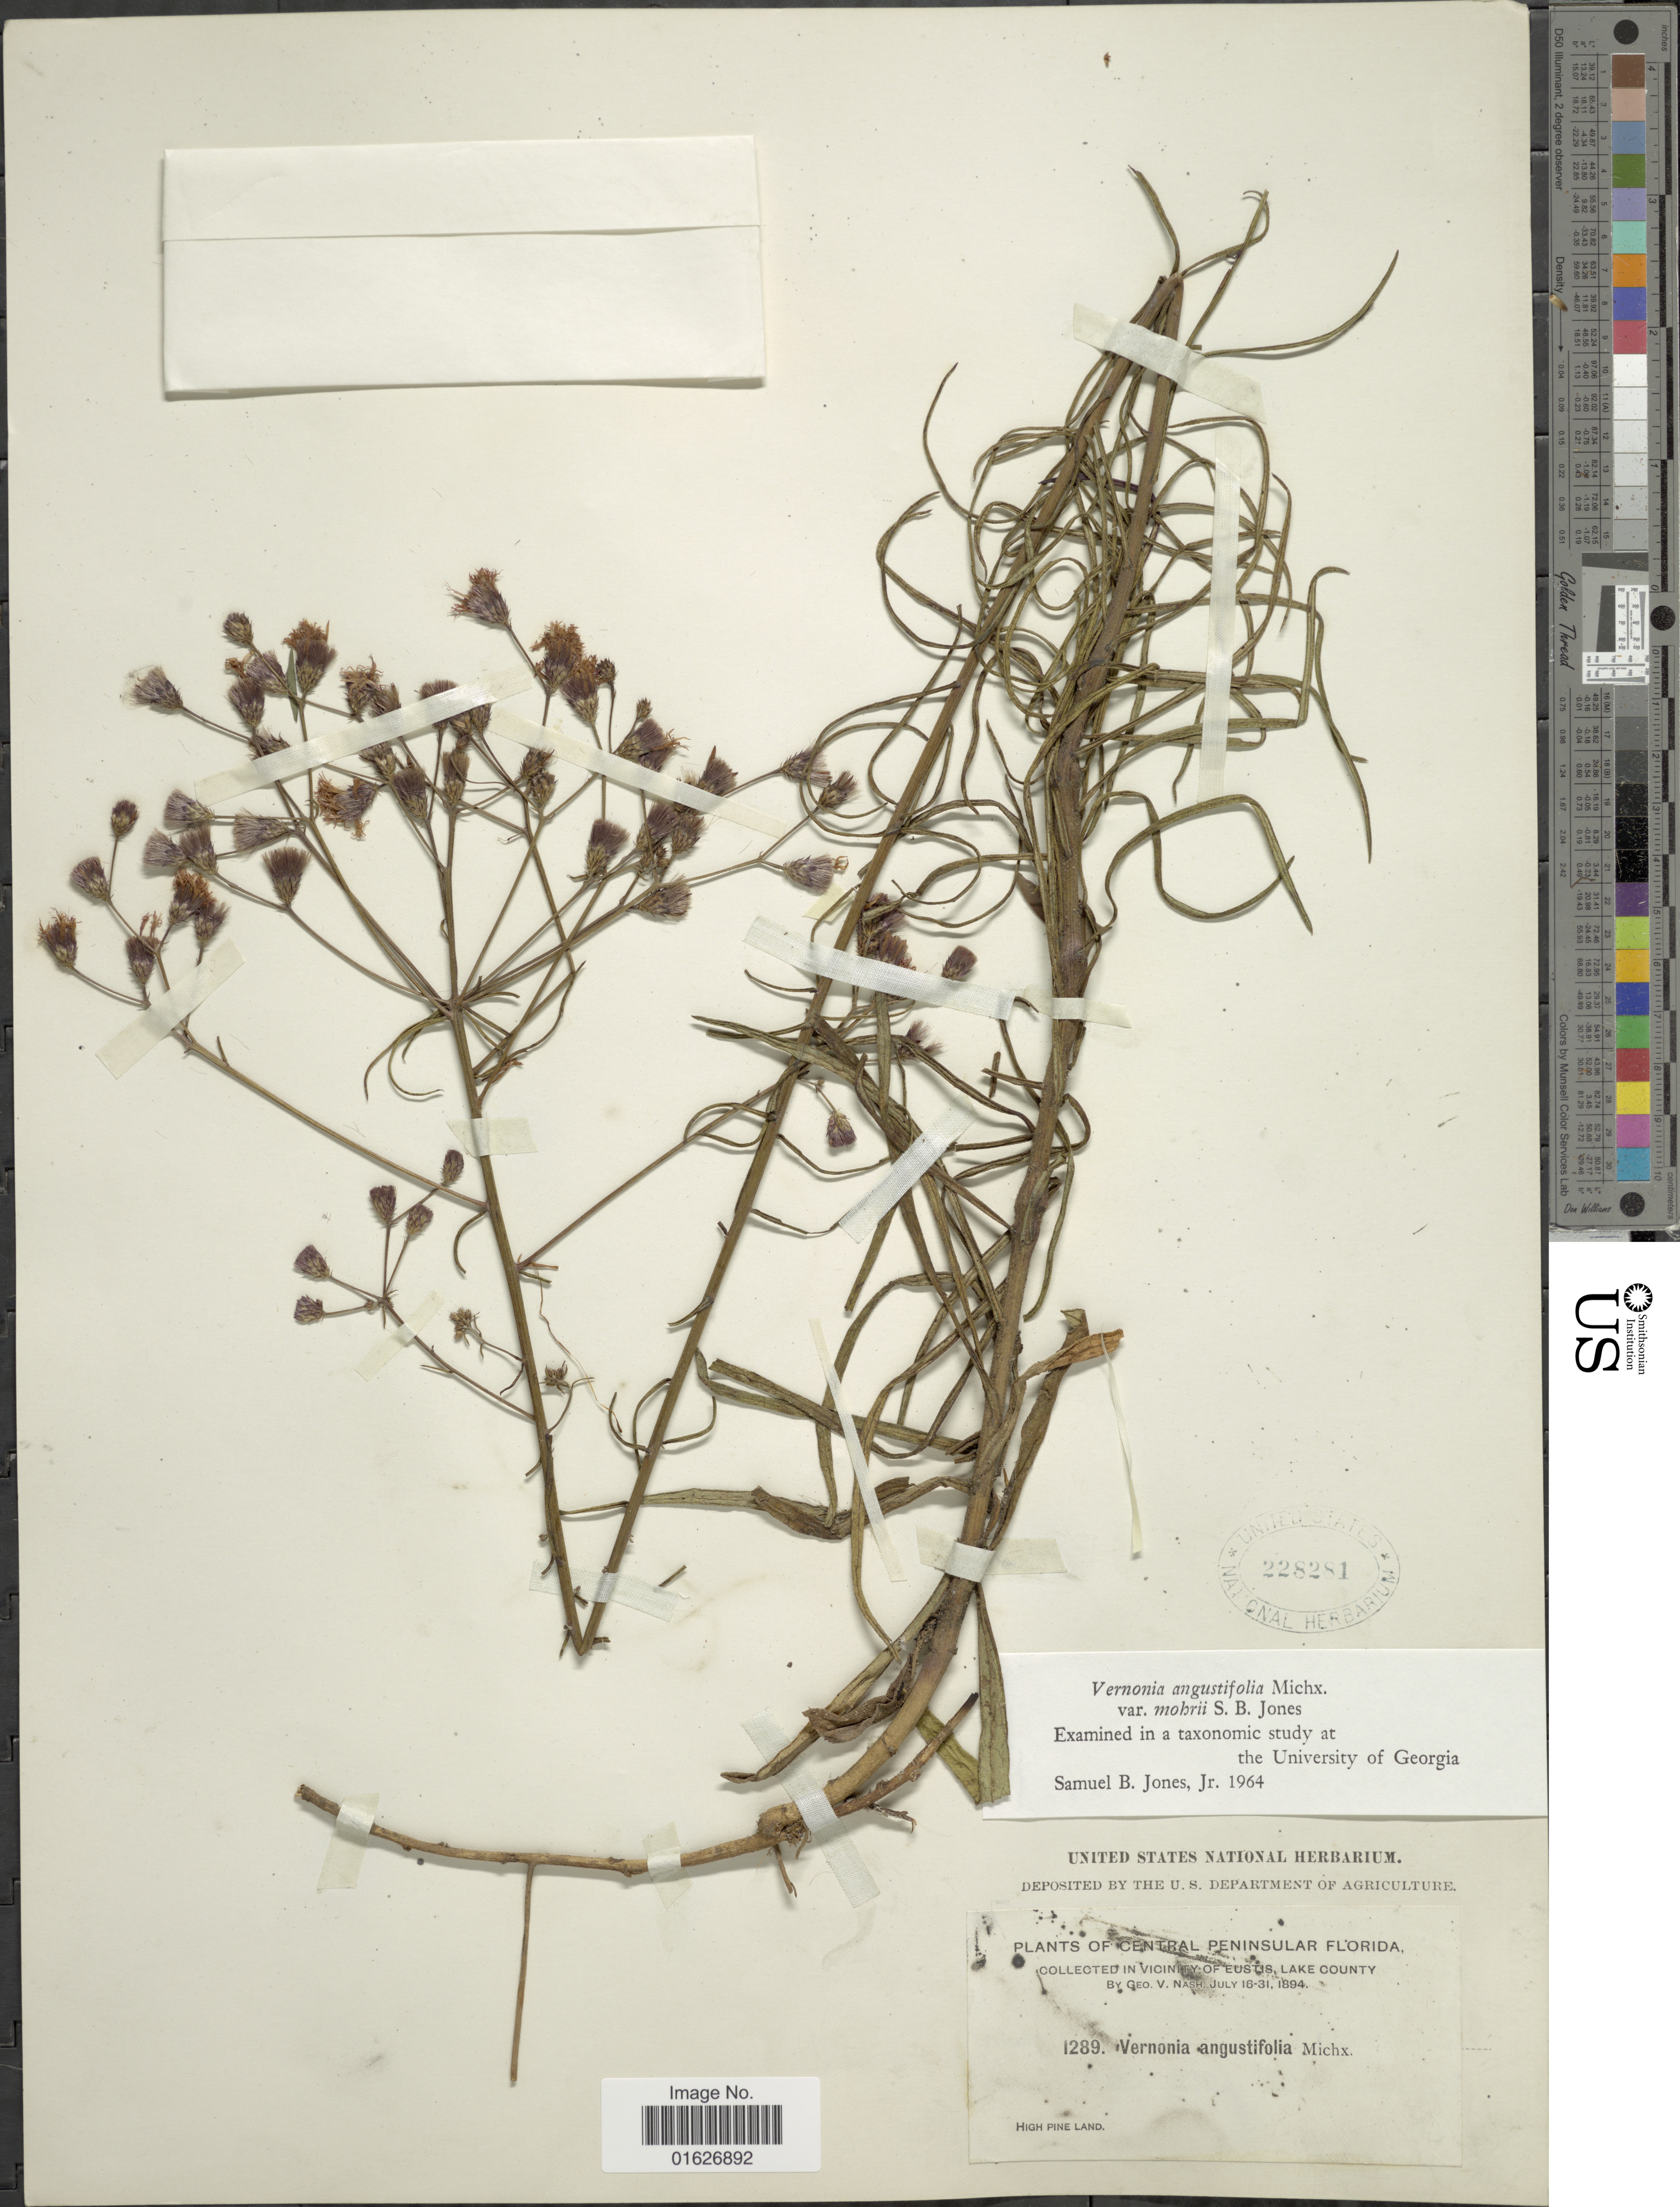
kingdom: Plantae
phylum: Tracheophyta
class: Magnoliopsida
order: Asterales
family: Asteraceae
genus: Vernonia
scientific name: Vernonia angustifolia var. mohrii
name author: S.B. Jones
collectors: G. V. Nash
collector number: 1289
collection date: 1894-07-16/1894-07-31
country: United States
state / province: Florida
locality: Central Peninsular Florida, in vicinity of Eustis Lake County, High Pine Land.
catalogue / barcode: US 228281